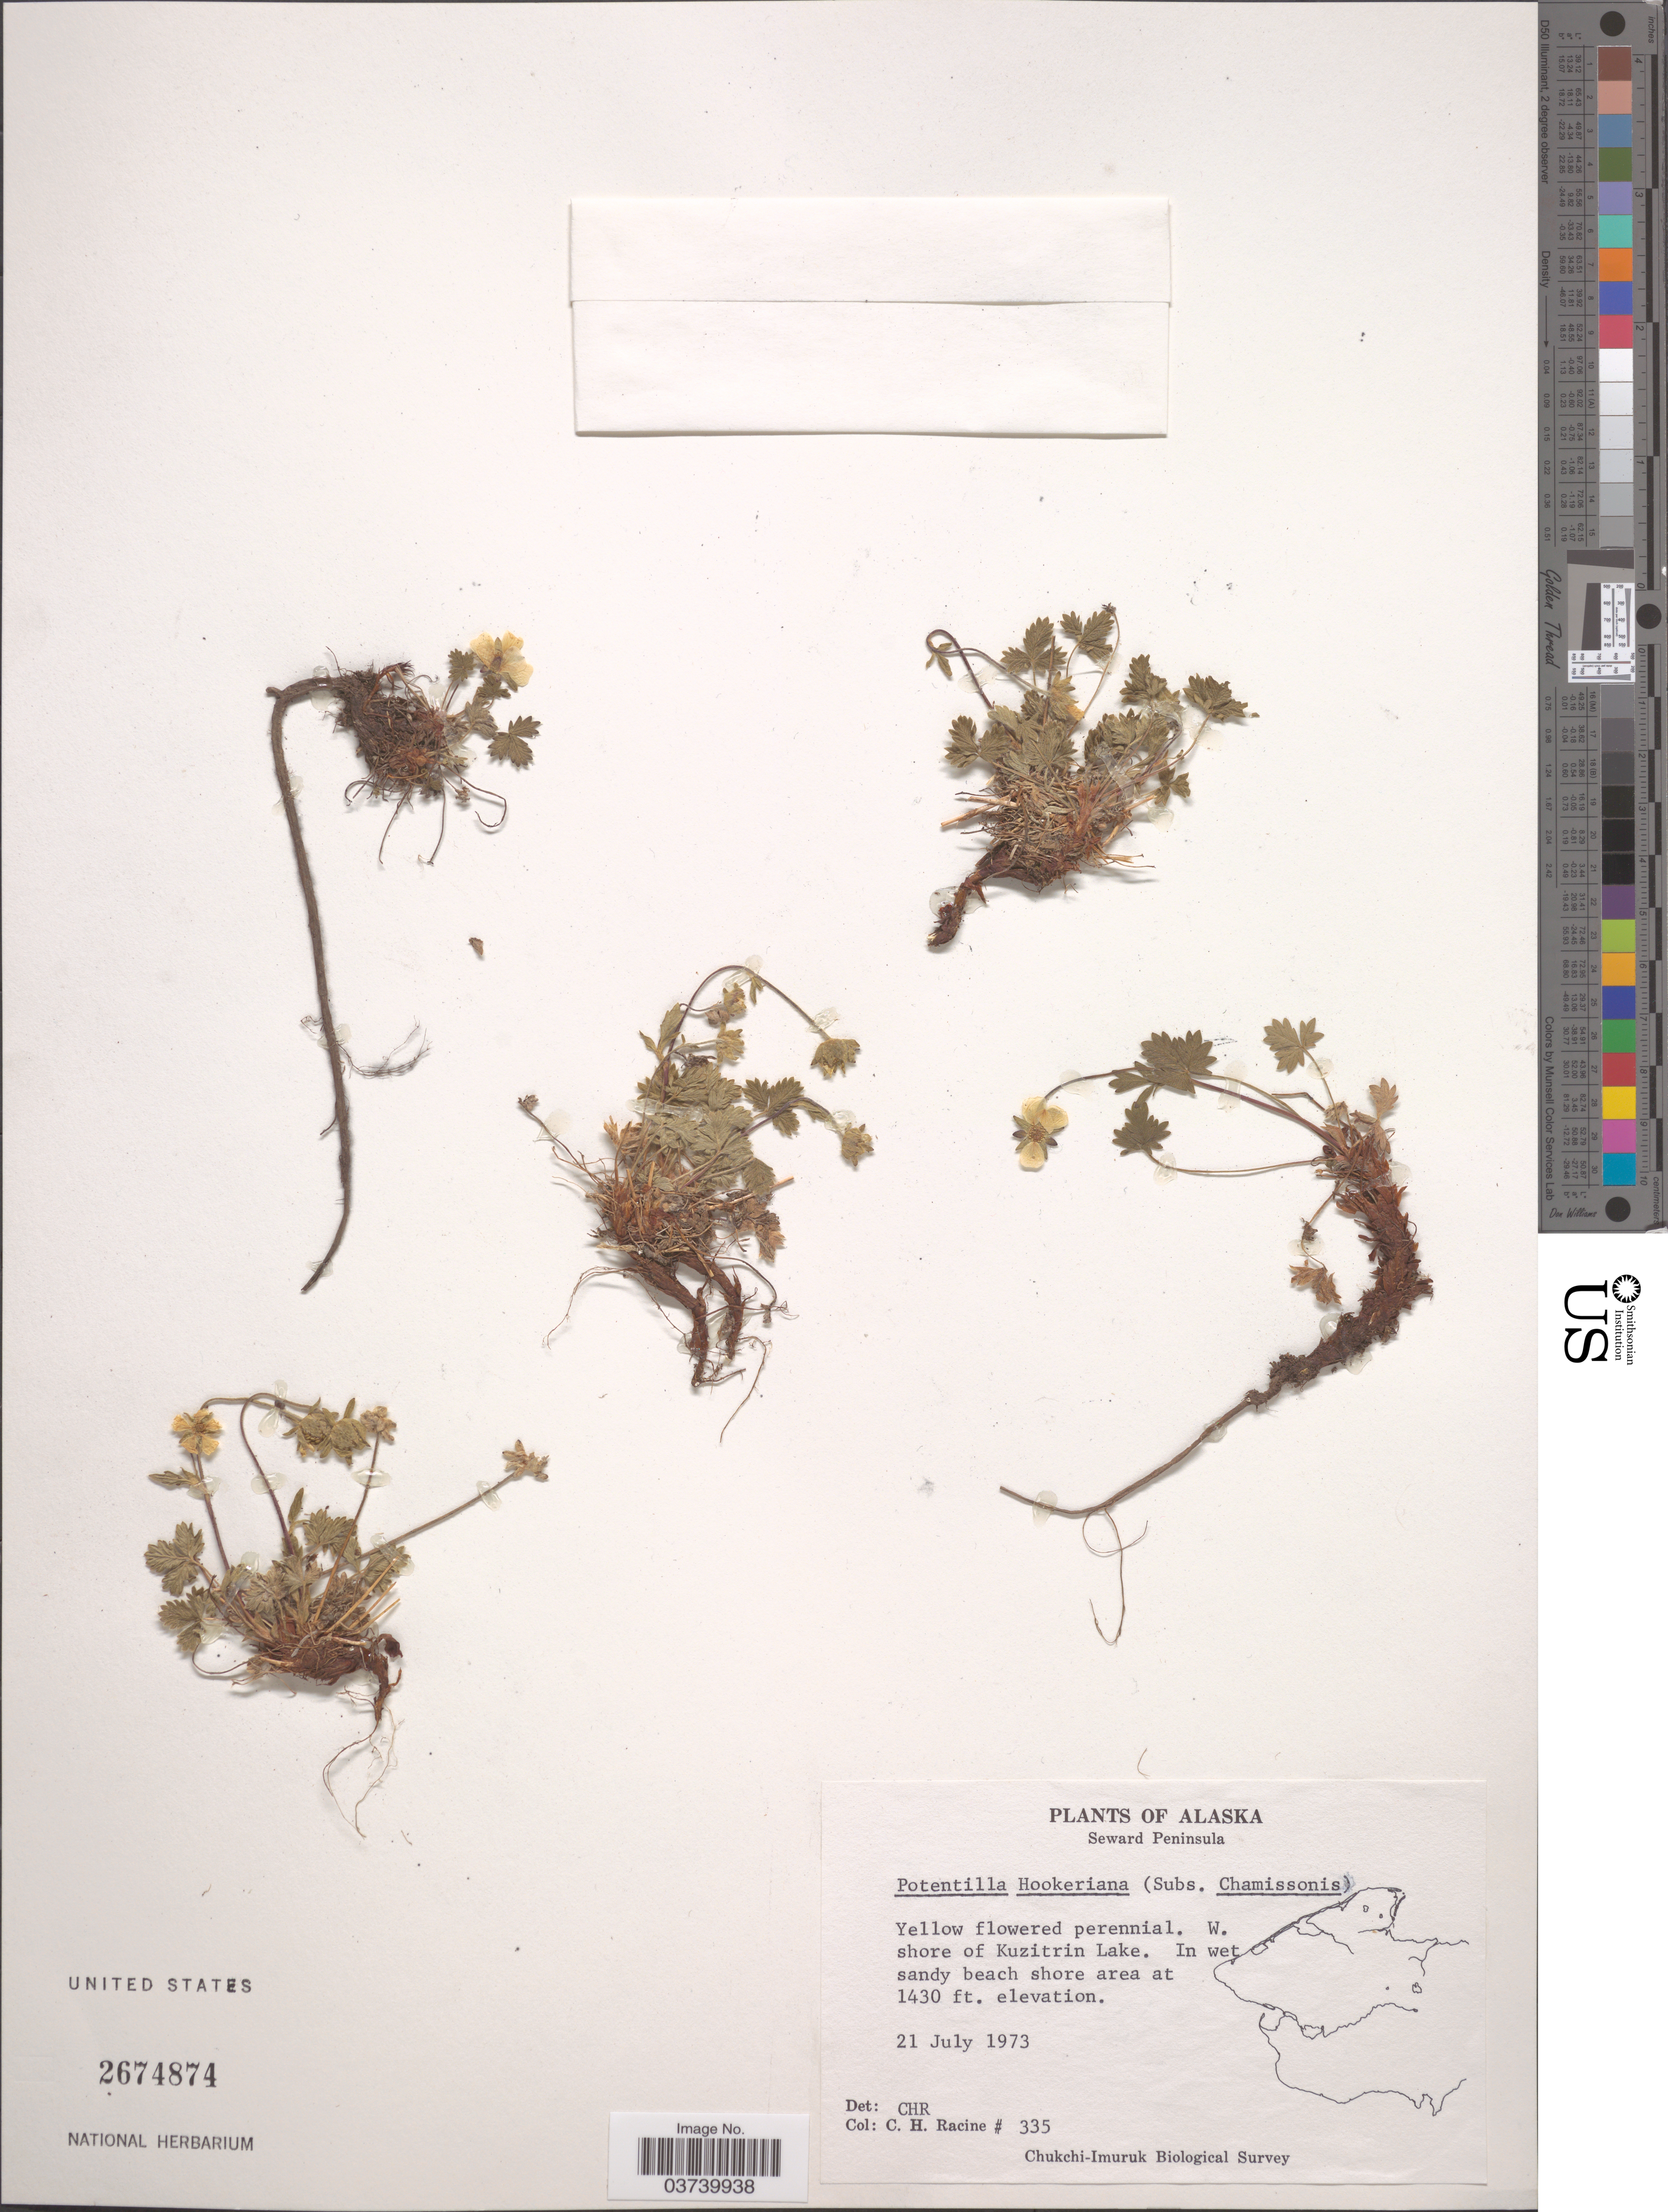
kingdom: Plantae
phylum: Tracheophyta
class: Magnoliopsida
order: Rosales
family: Rosaceae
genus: Potentilla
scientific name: Potentilla hookeriana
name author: F. Lehm.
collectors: C. Racine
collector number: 335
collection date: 1973-07-21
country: United States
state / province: Alaska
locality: Seward Peninsula. 1 mi. W. shore of Kuzitrin Lake.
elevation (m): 436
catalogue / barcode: US 2674874